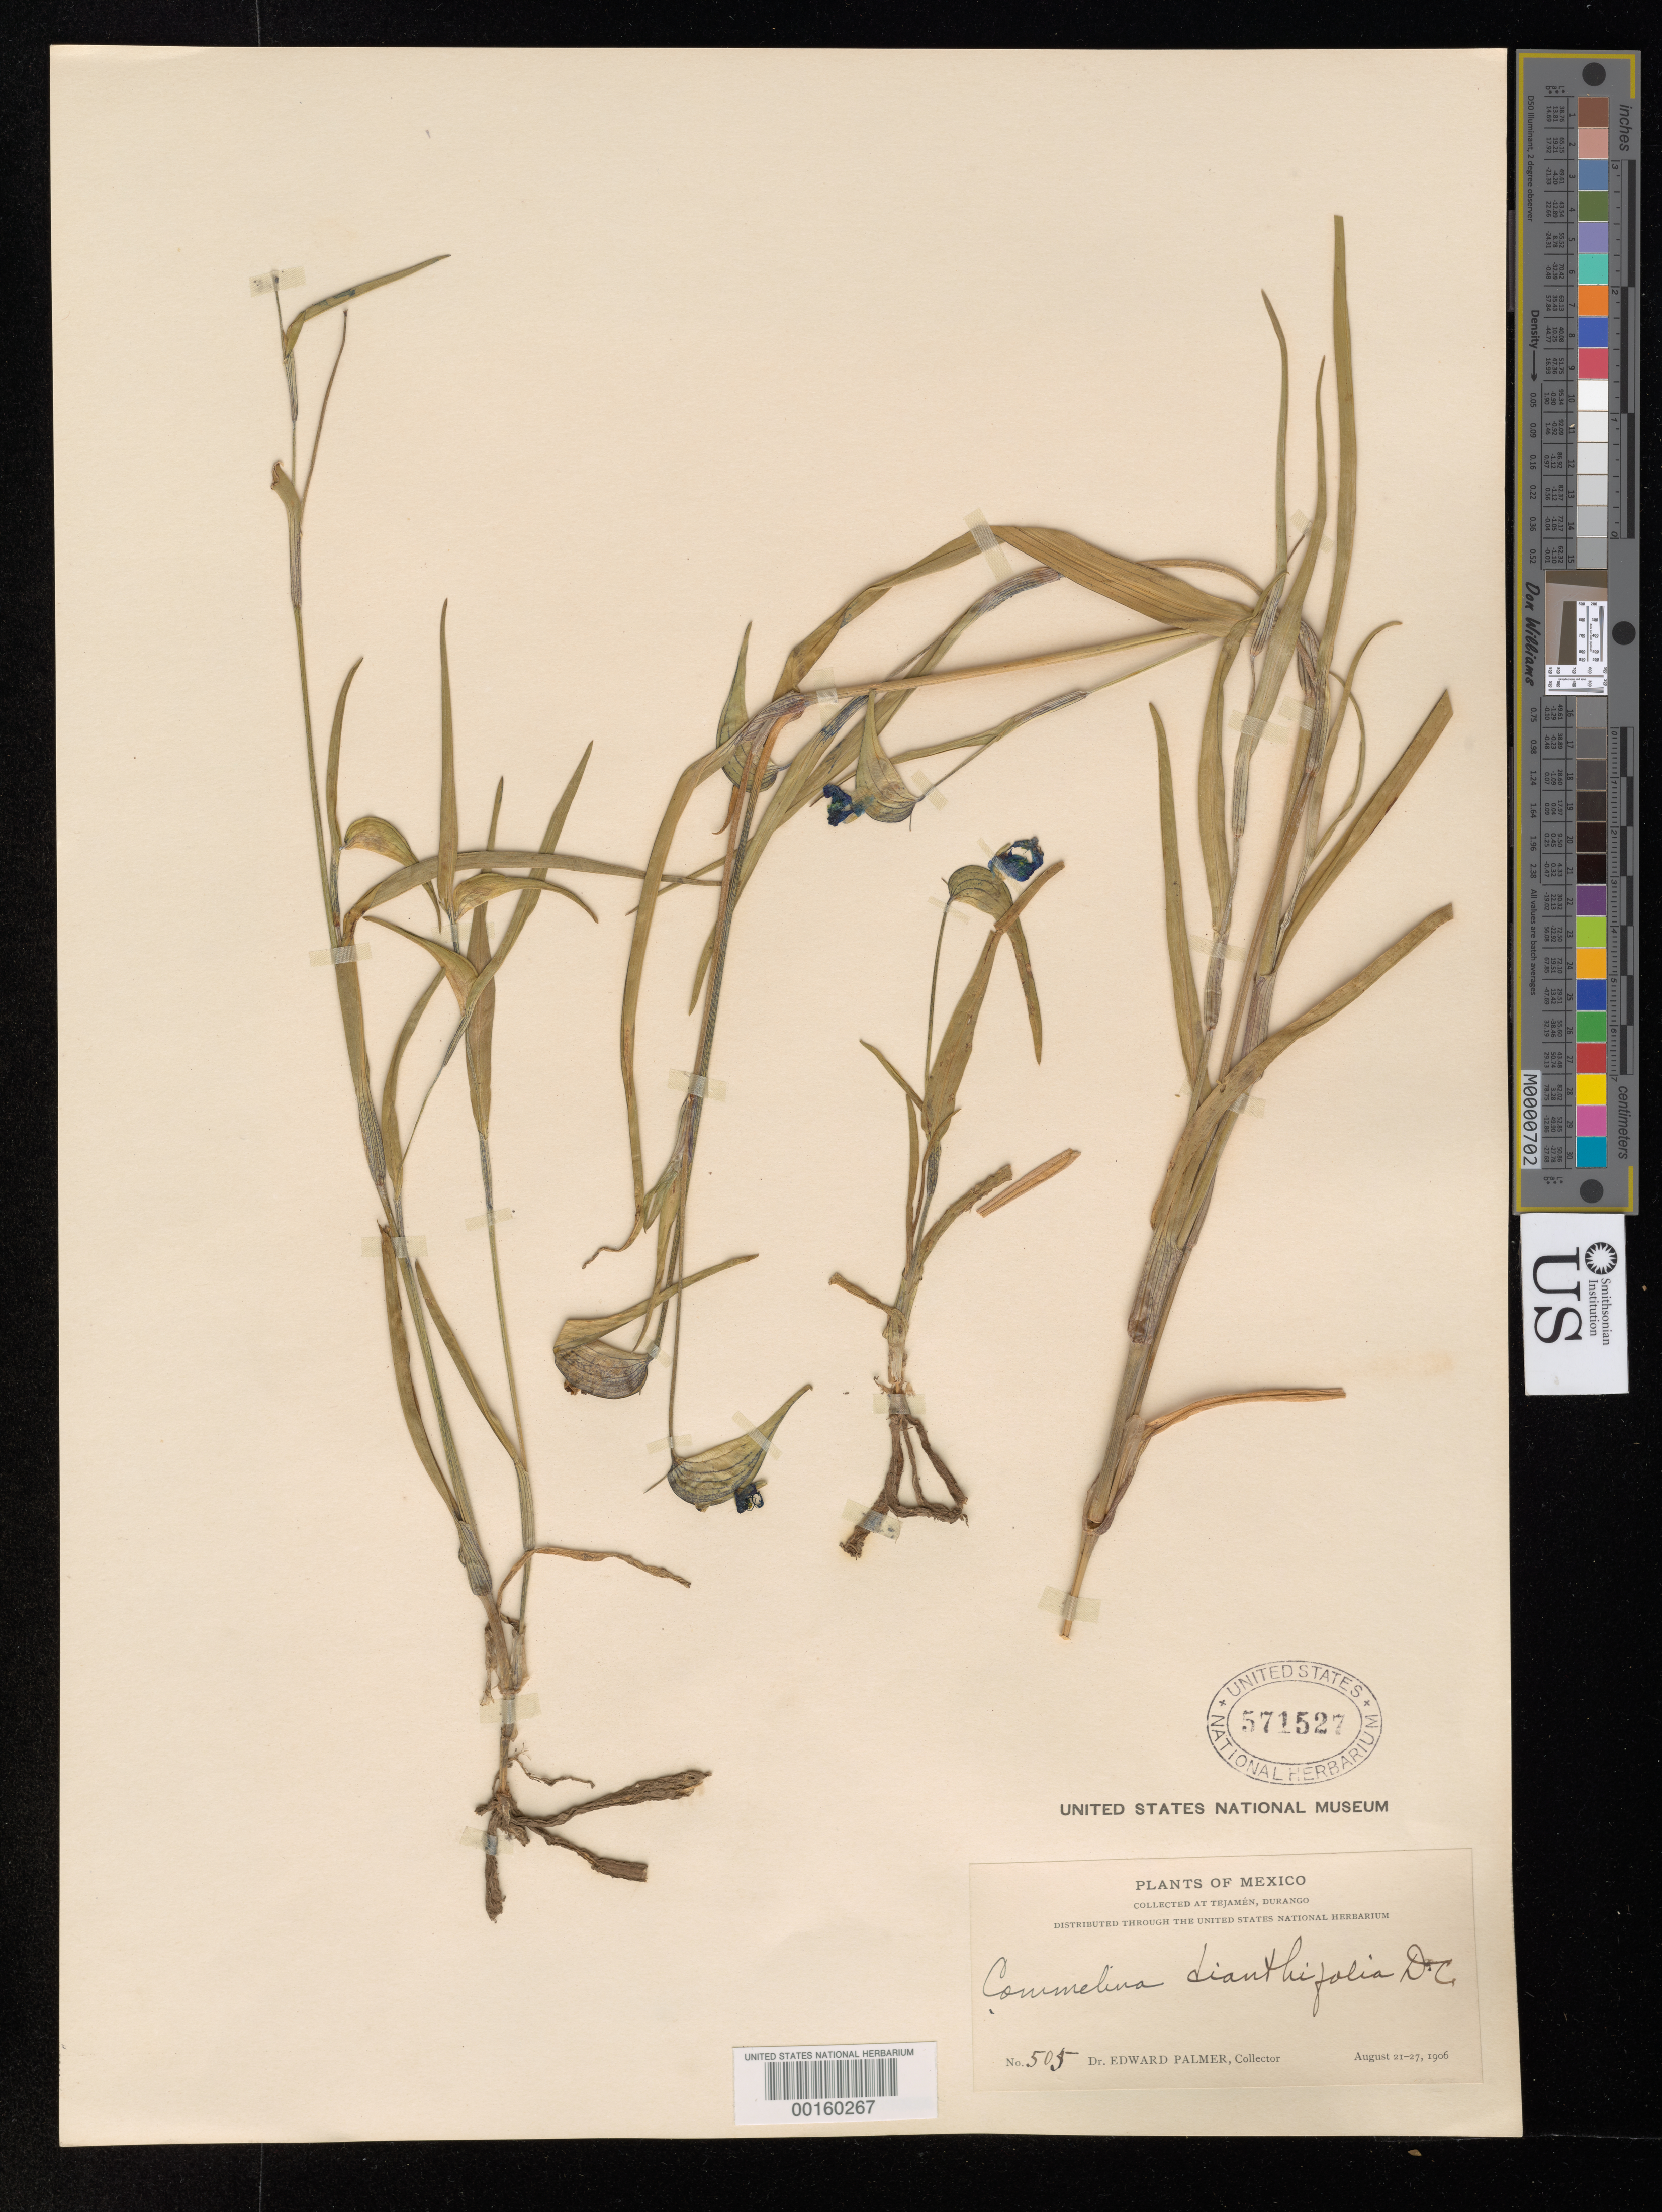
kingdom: Plantae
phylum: Tracheophyta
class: Liliopsida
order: Commelinales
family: Commelinaceae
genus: Commelina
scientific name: Commelina dianthifolia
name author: Redouté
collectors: E. Palmer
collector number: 505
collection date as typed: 21 Aug 1906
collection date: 1906-08-21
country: Mexico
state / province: Durango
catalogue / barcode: US 571527